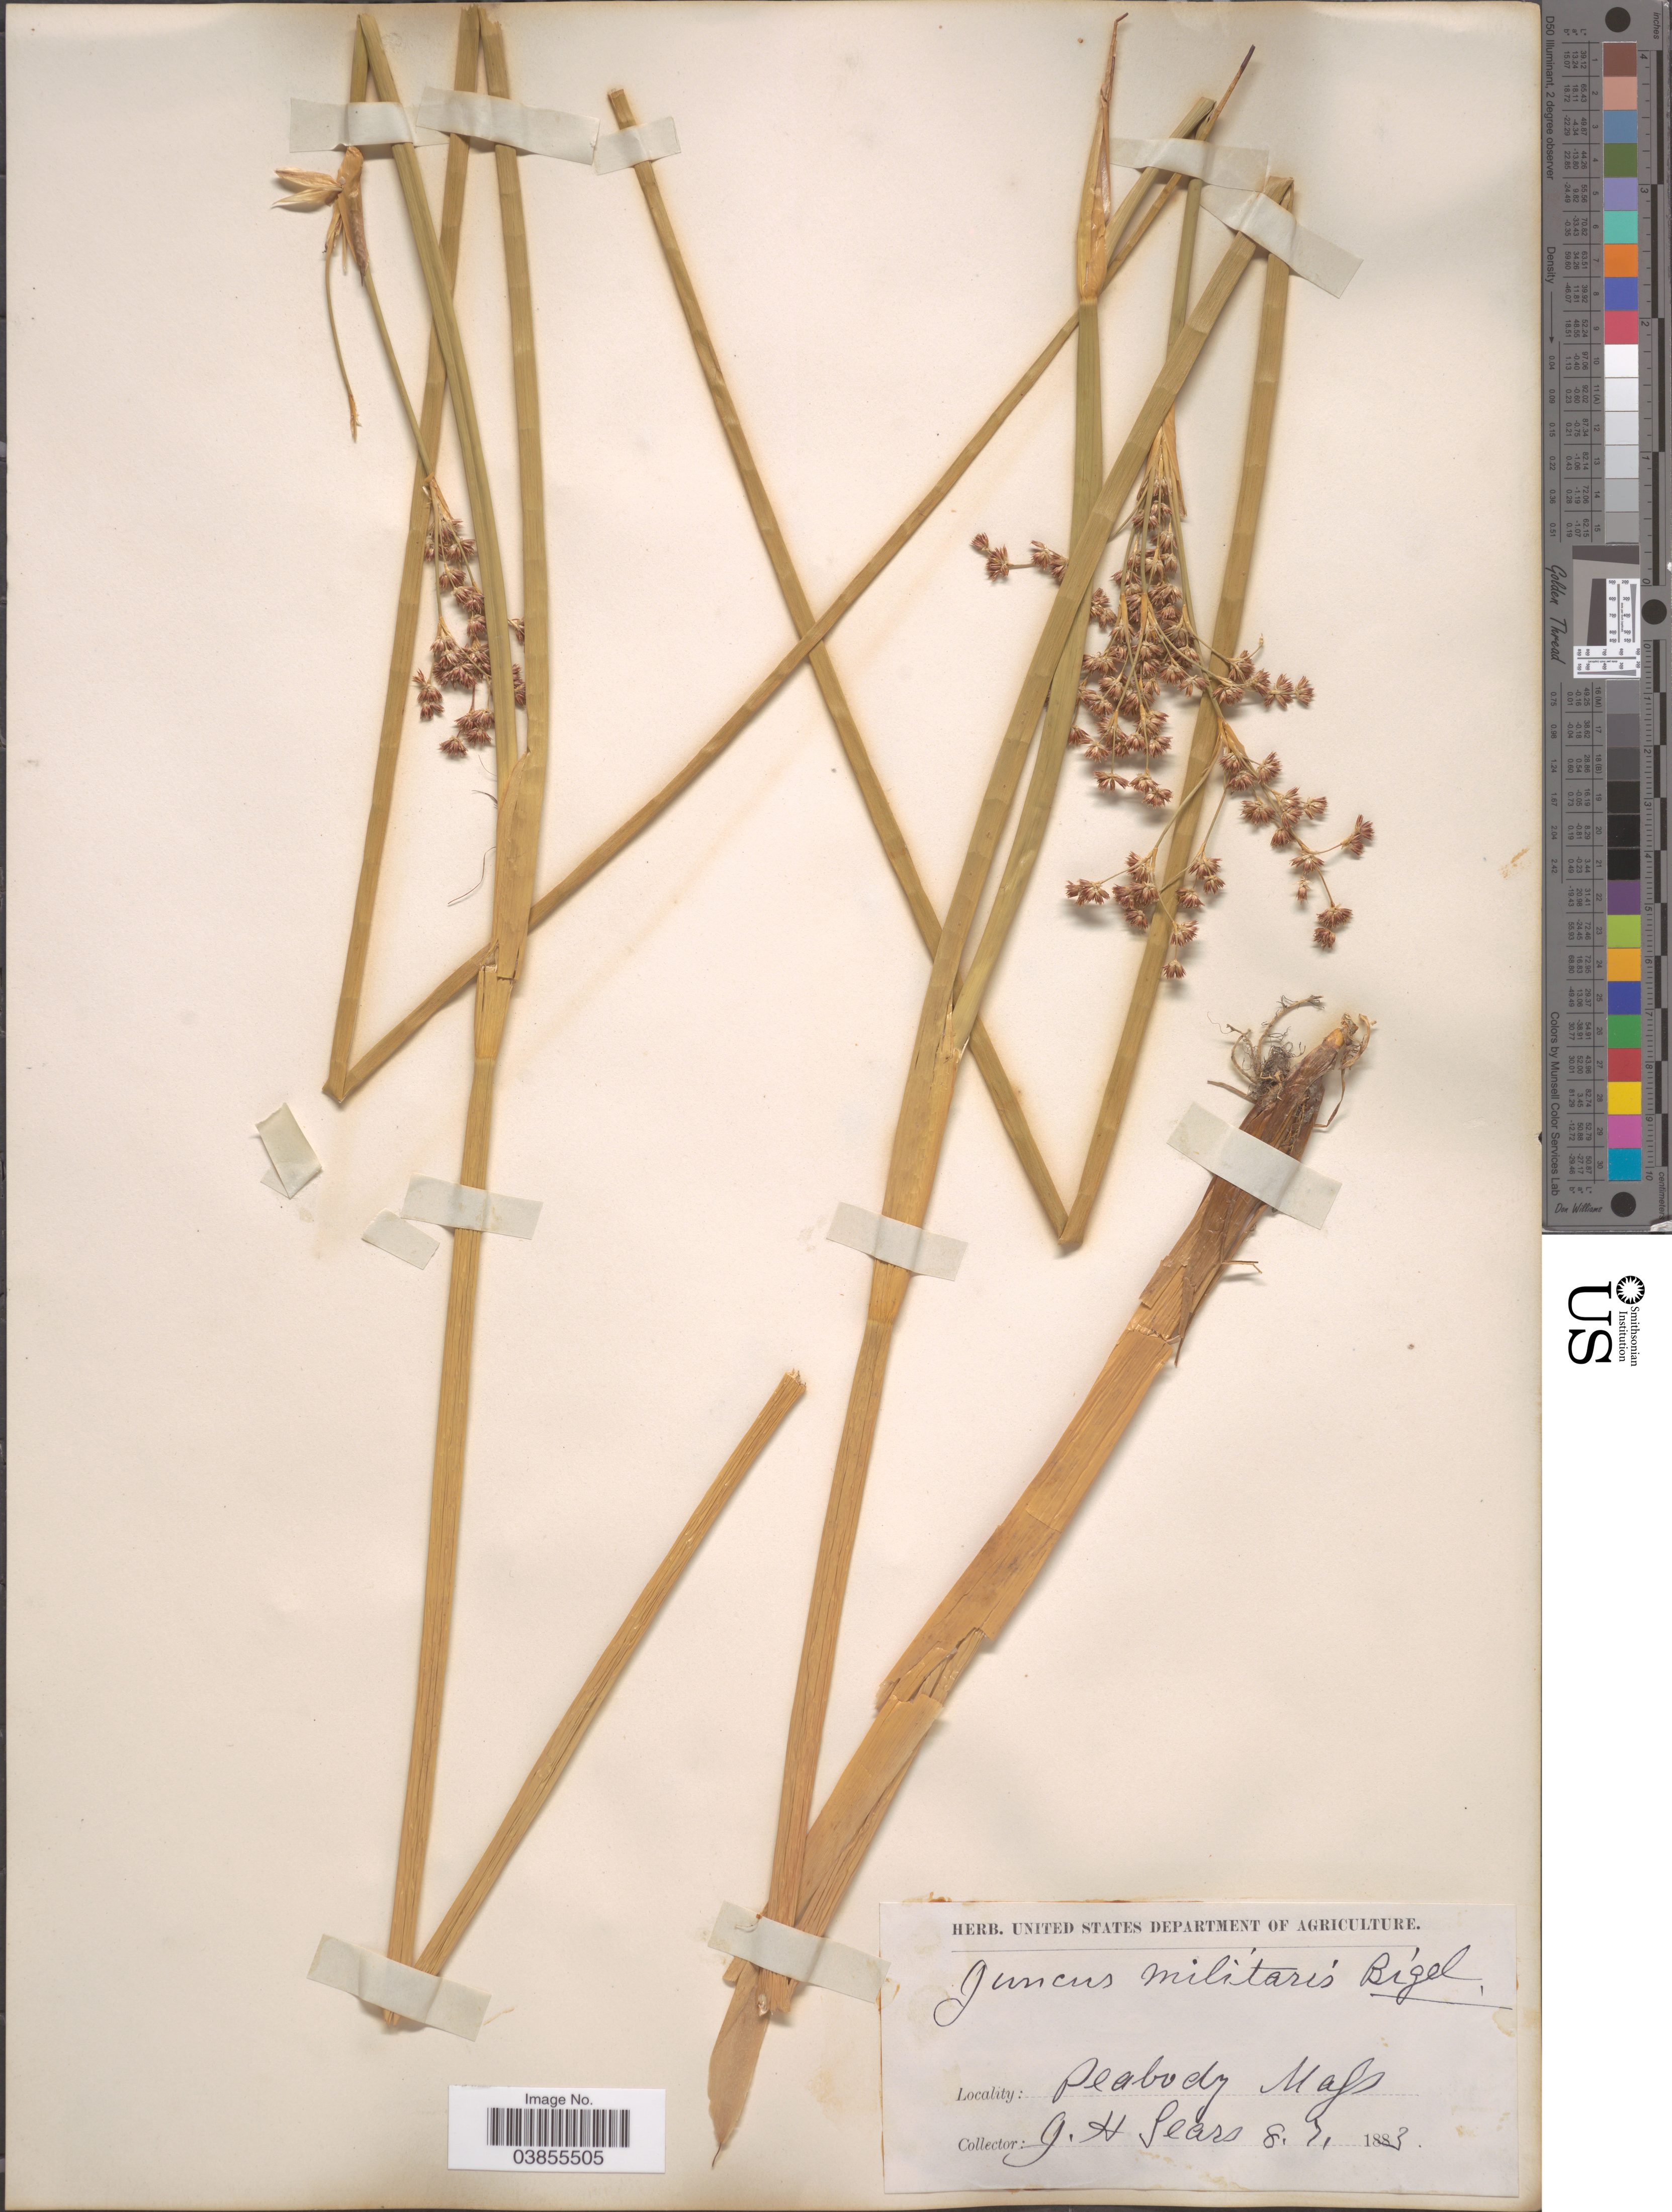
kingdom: Plantae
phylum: Tracheophyta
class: Liliopsida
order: Poales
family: Juncaceae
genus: Juncus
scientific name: Juncus militaris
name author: Bigelow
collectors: J. Sears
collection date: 1883-08-07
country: United States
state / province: Massachusetts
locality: Peabody.